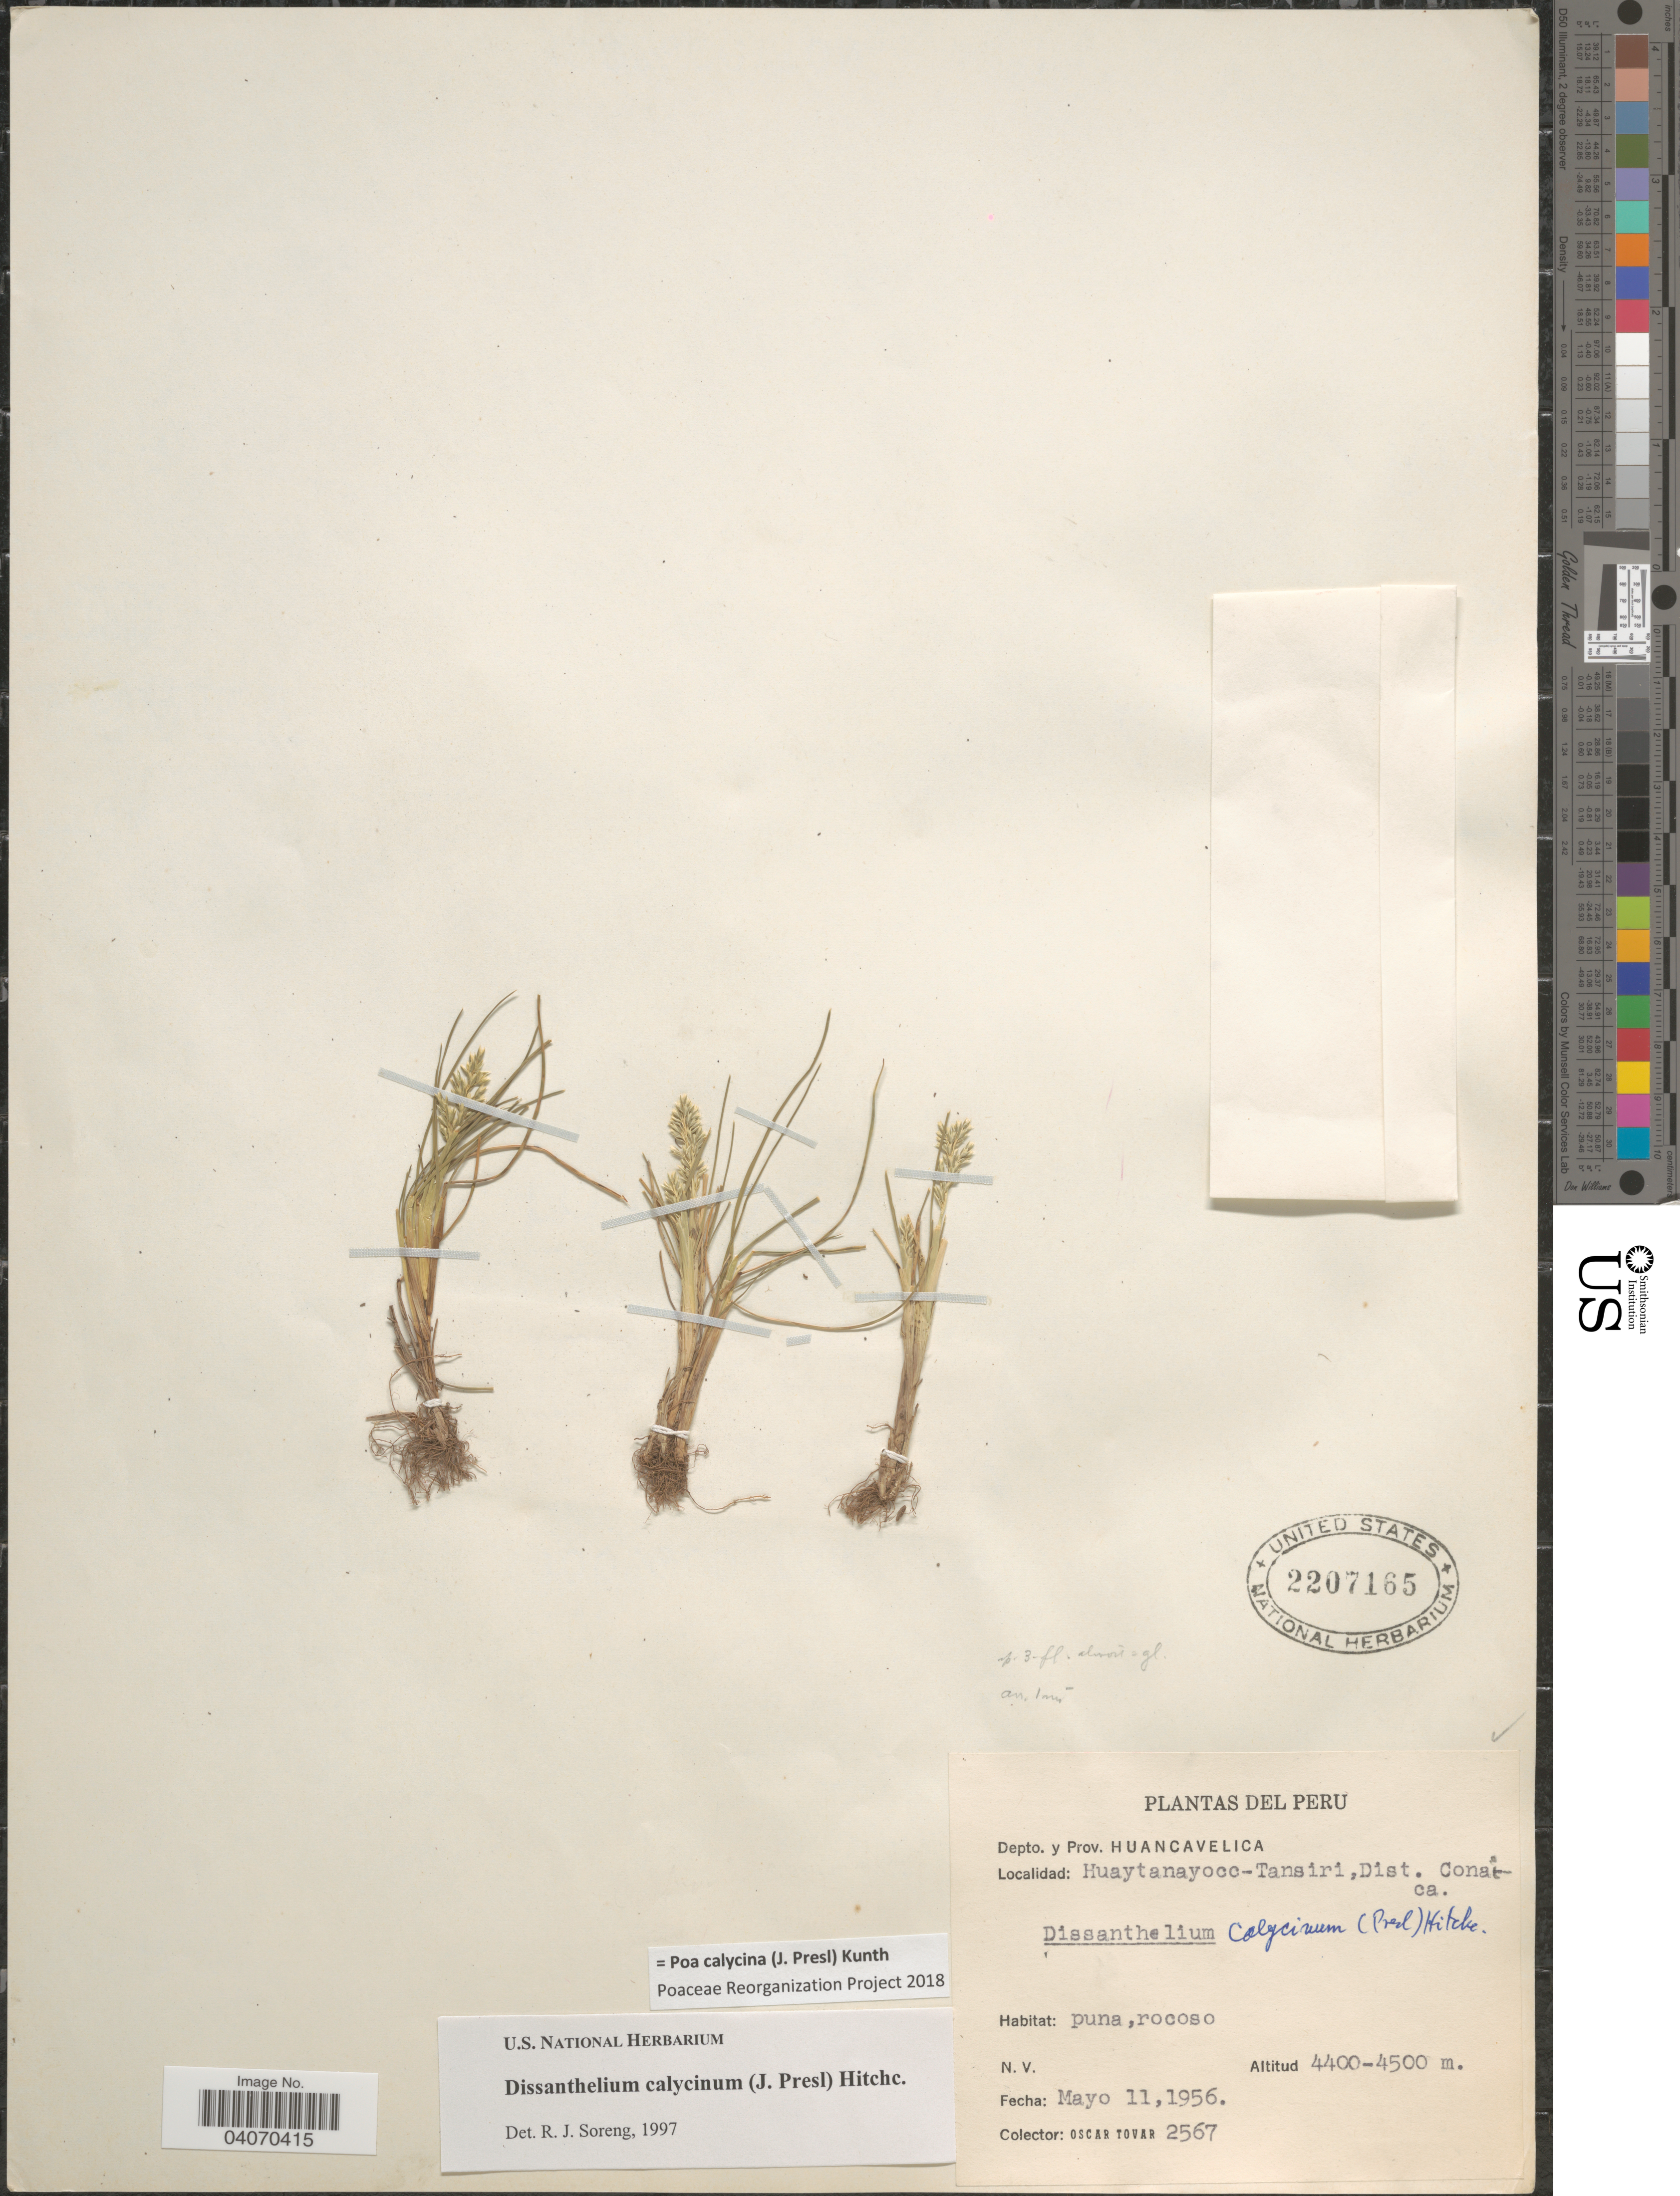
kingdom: Plantae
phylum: Tracheophyta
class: Liliopsida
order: Poales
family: Poaceae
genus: Poa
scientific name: Poa calycina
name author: (J. Presl) Kunth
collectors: Ó. Tovar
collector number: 2567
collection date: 1956-05-11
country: Peru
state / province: Huancavelica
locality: Depto. Huancavelica. Huaytanayocc-Tansiri, Dist. Conaica.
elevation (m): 4400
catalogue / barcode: US 2207165